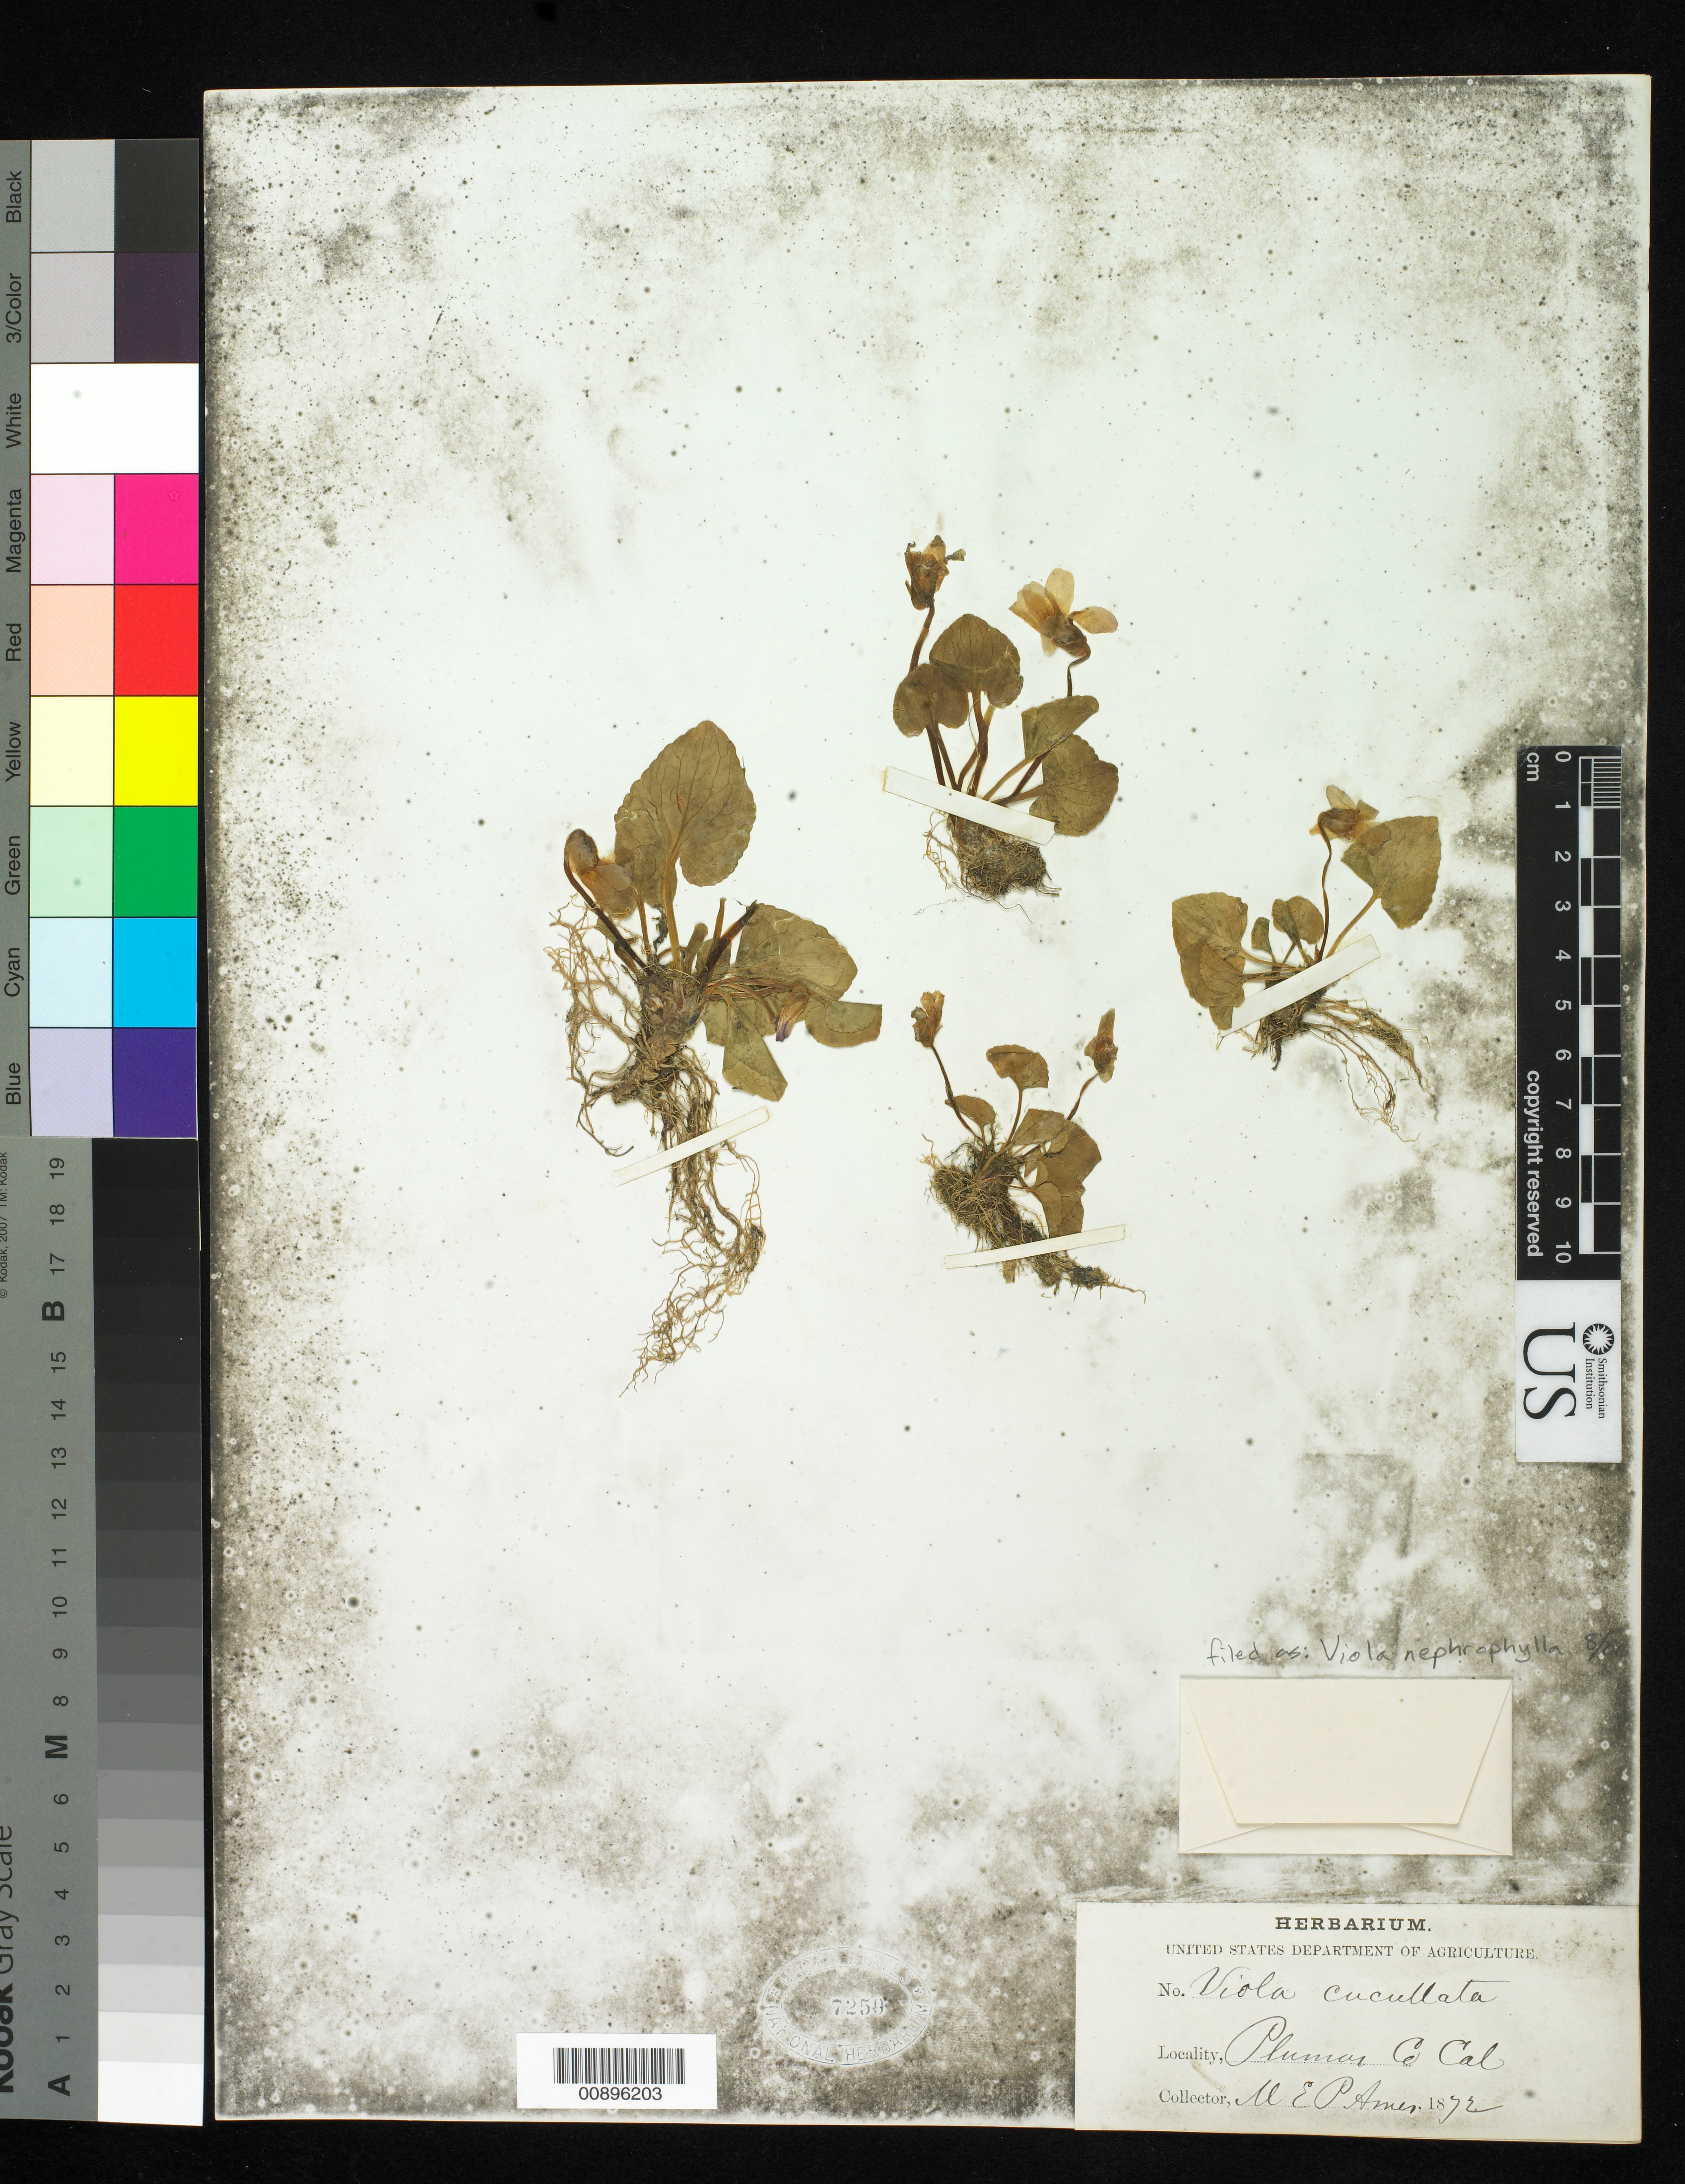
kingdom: Plantae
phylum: Tracheophyta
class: Magnoliopsida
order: Malpighiales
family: Violaceae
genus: Viola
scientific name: Viola nephrophylla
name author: Greene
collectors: E. Palmer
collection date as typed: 1872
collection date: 1872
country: United States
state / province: California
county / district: Plumas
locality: Plumas County, California.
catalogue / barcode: US 7259